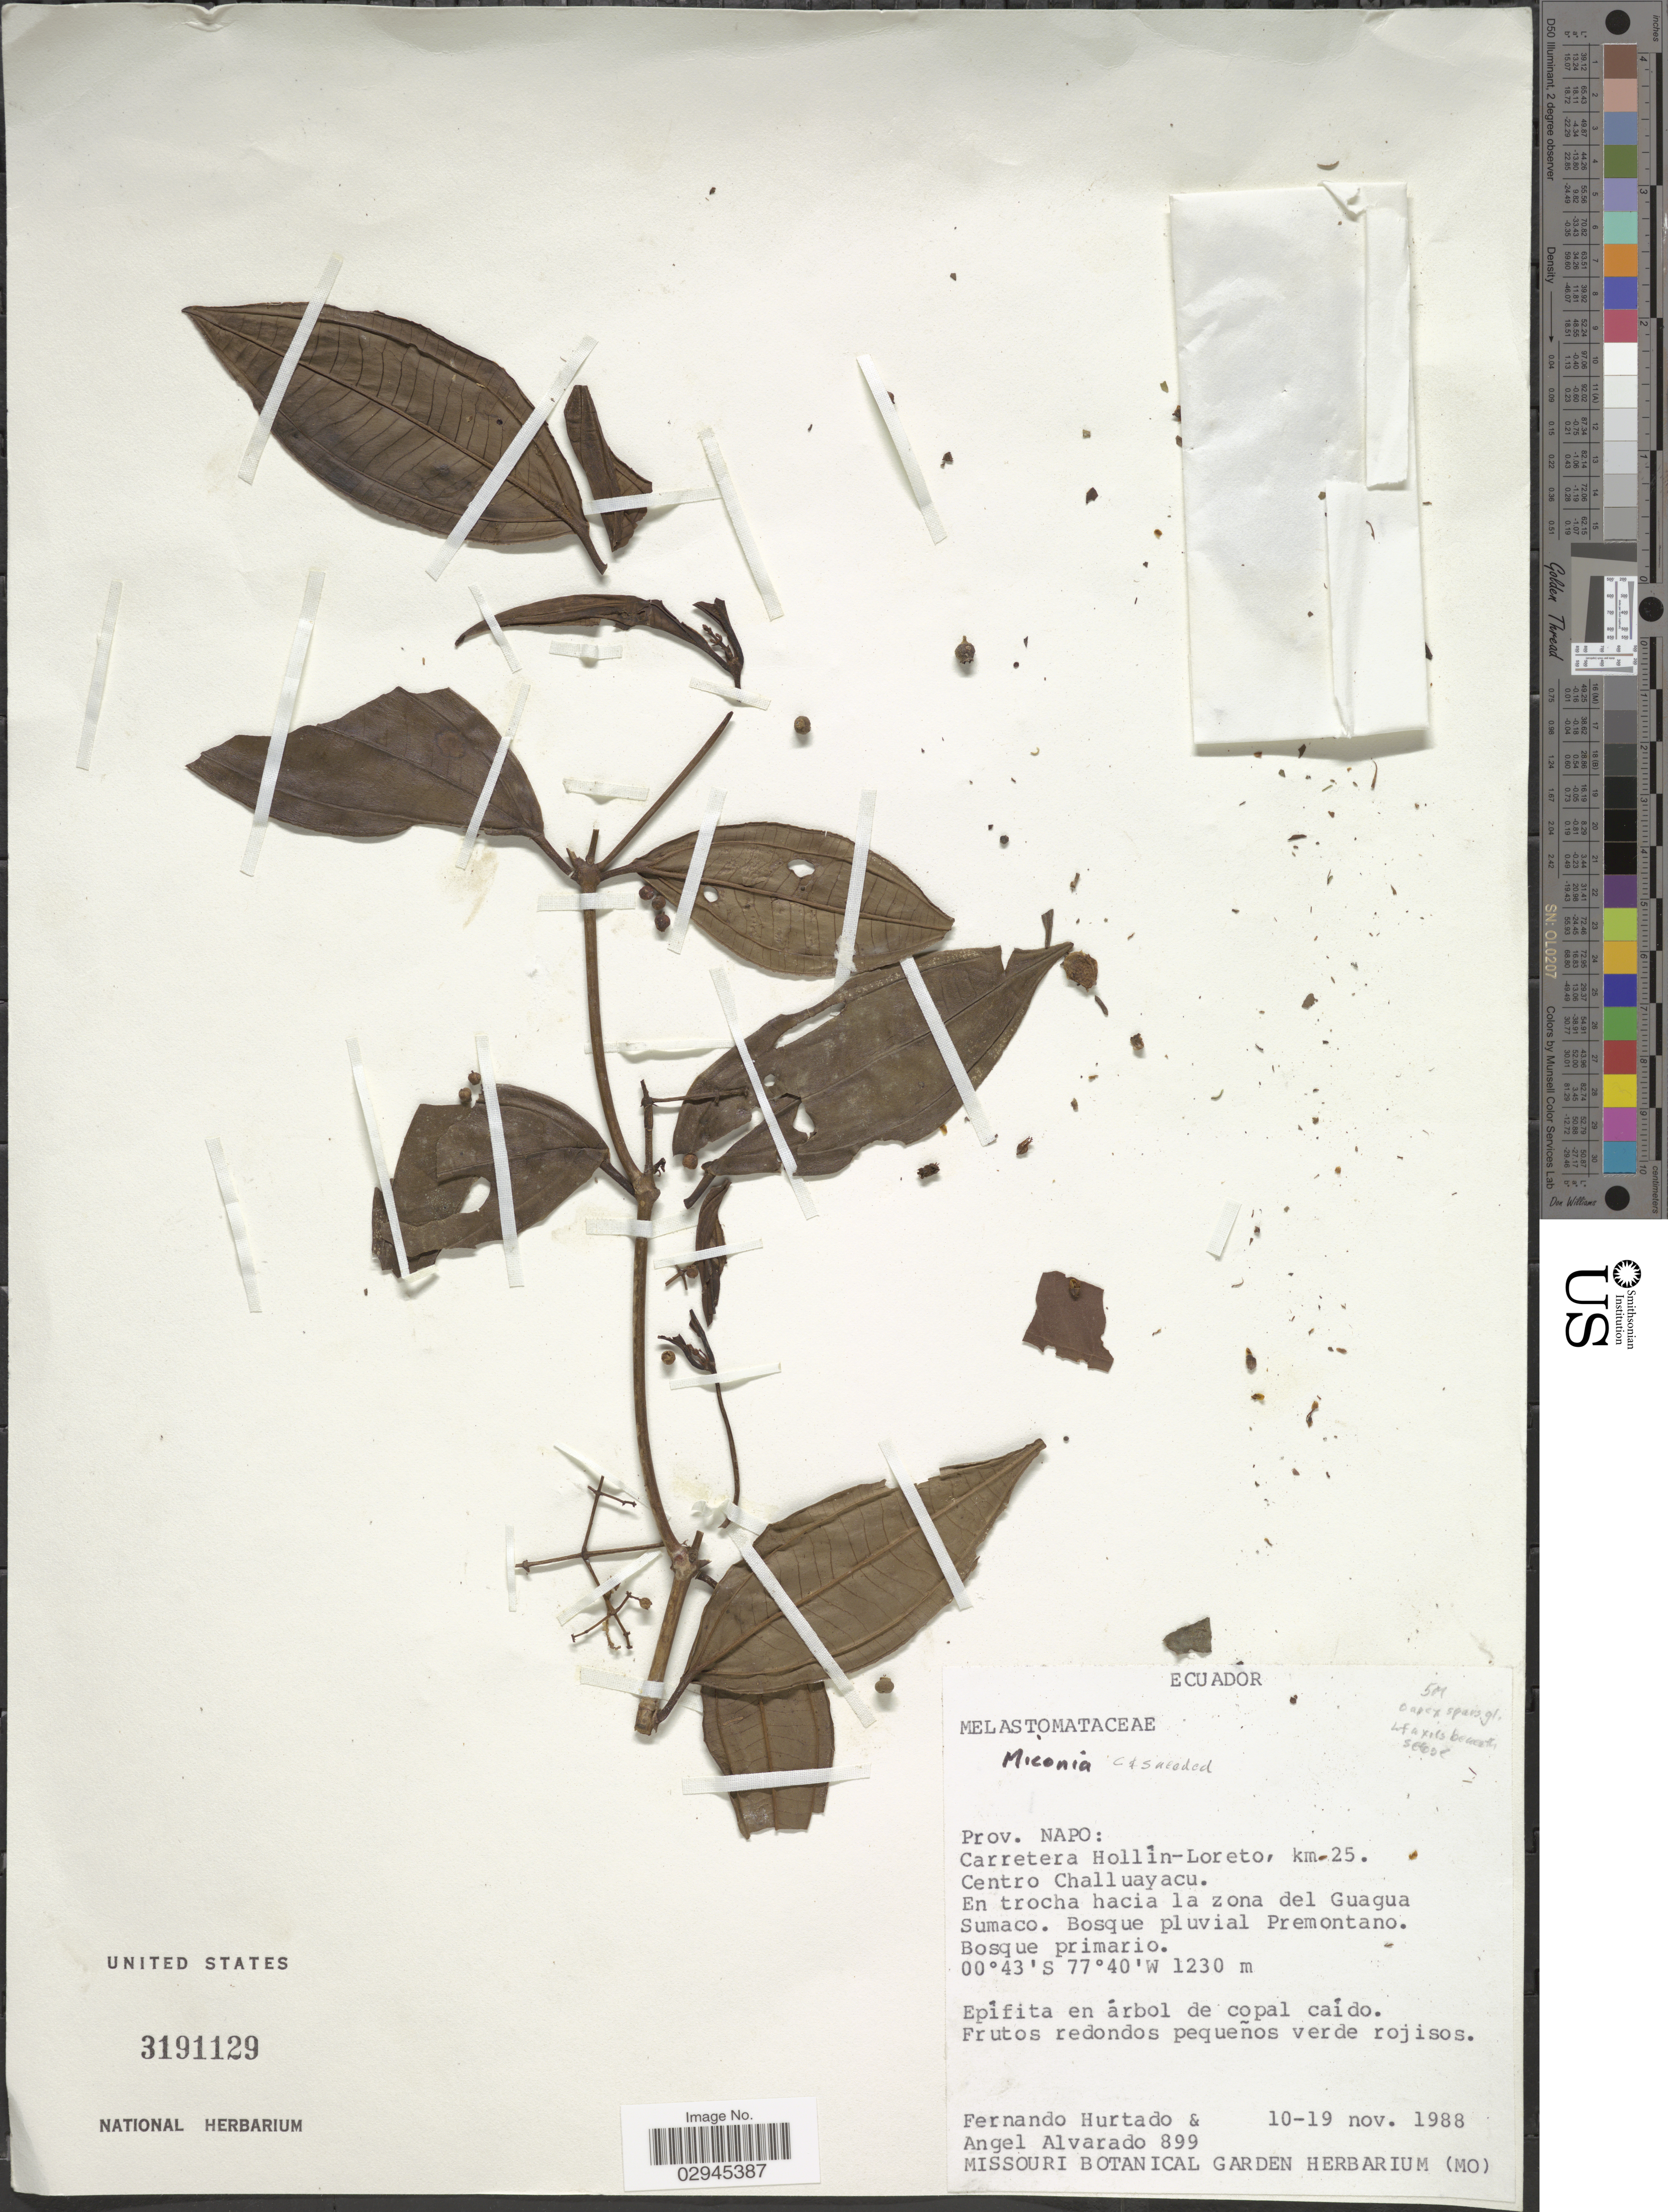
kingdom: Plantae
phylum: Tracheophyta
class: Magnoliopsida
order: Myrtales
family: Melastomataceae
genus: Miconia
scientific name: Miconia sp.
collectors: F. Hurtado & A. Alvarado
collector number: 899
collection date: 1988-11-10/1988-11-19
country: Ecuador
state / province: Napo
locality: Carretera Hollín-Loreto, km 25. Centro Challuayacu. En trocha hacia la zona del Guagua Sumaco. Bosque pluvial Premontano.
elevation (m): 1230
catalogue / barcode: US 3191129